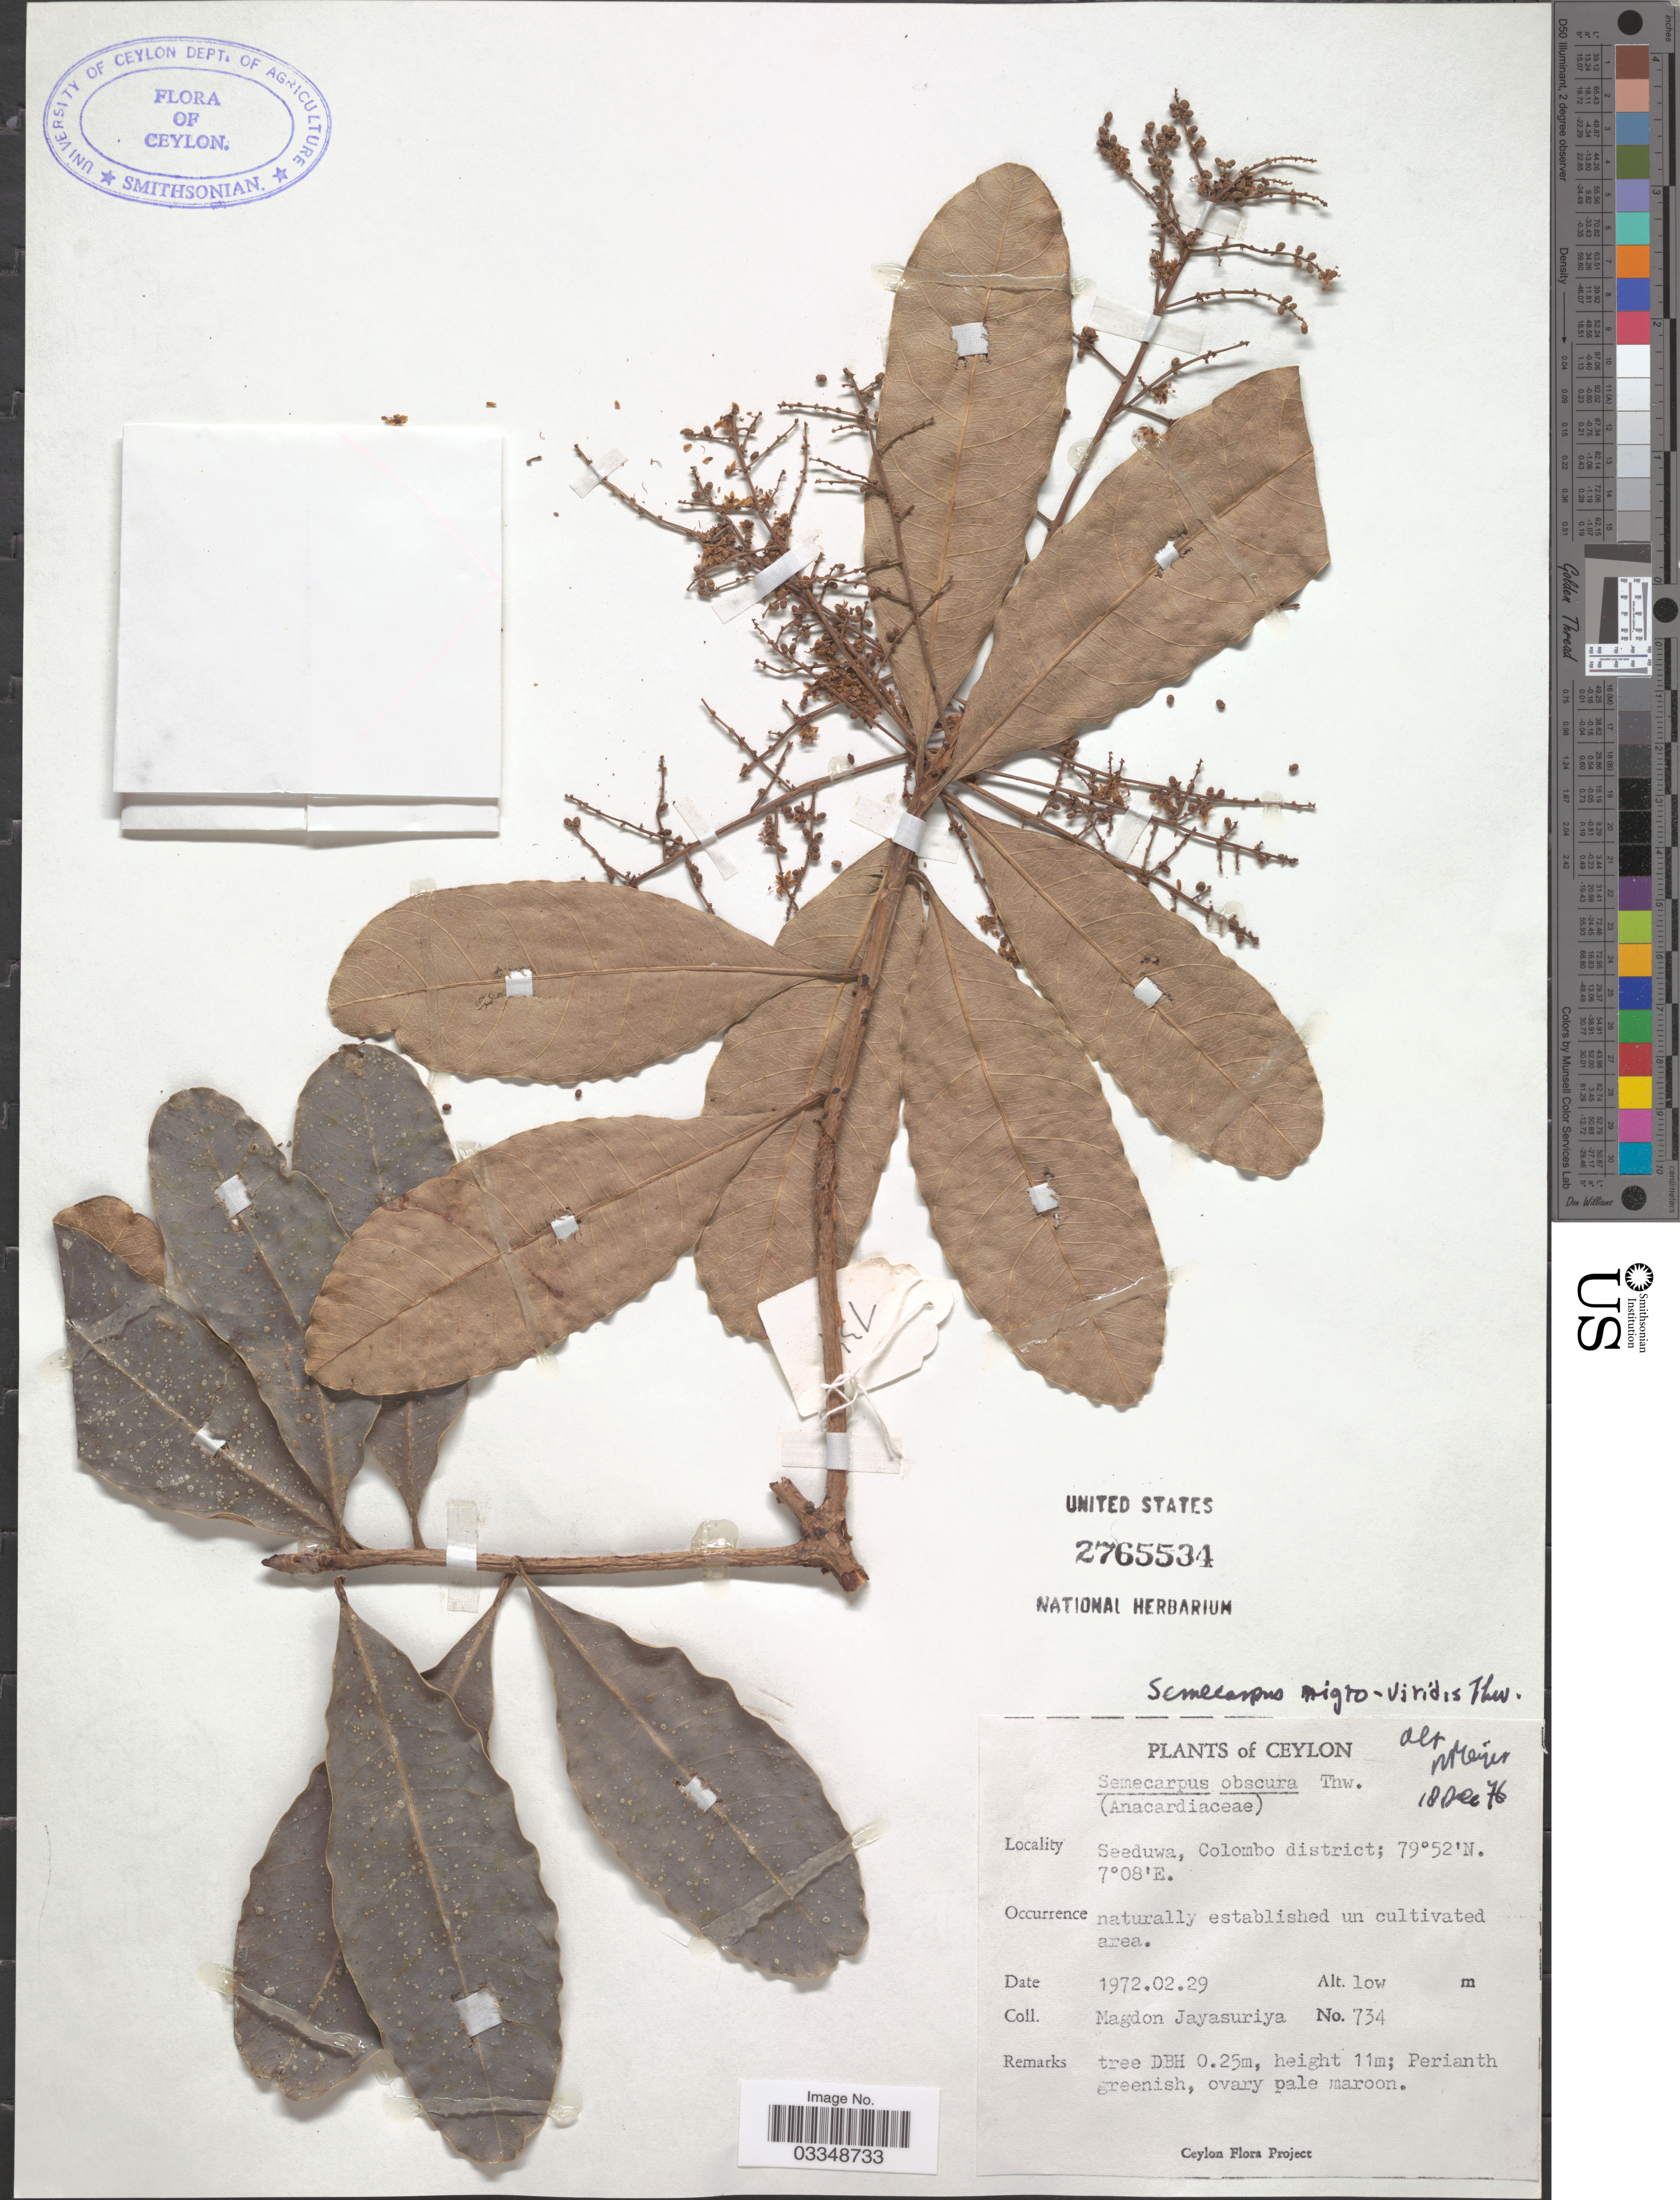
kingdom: Plantae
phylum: Tracheophyta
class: Magnoliopsida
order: Sapindales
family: Anacardiaceae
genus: Semecarpus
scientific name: Semecarpus nigroviridis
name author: Thwaites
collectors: A. H. Jayasuriya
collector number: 734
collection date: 1972-02-09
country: Sri Lanka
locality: Ceylon. Seeduwa, Colombo district.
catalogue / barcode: US 2765534